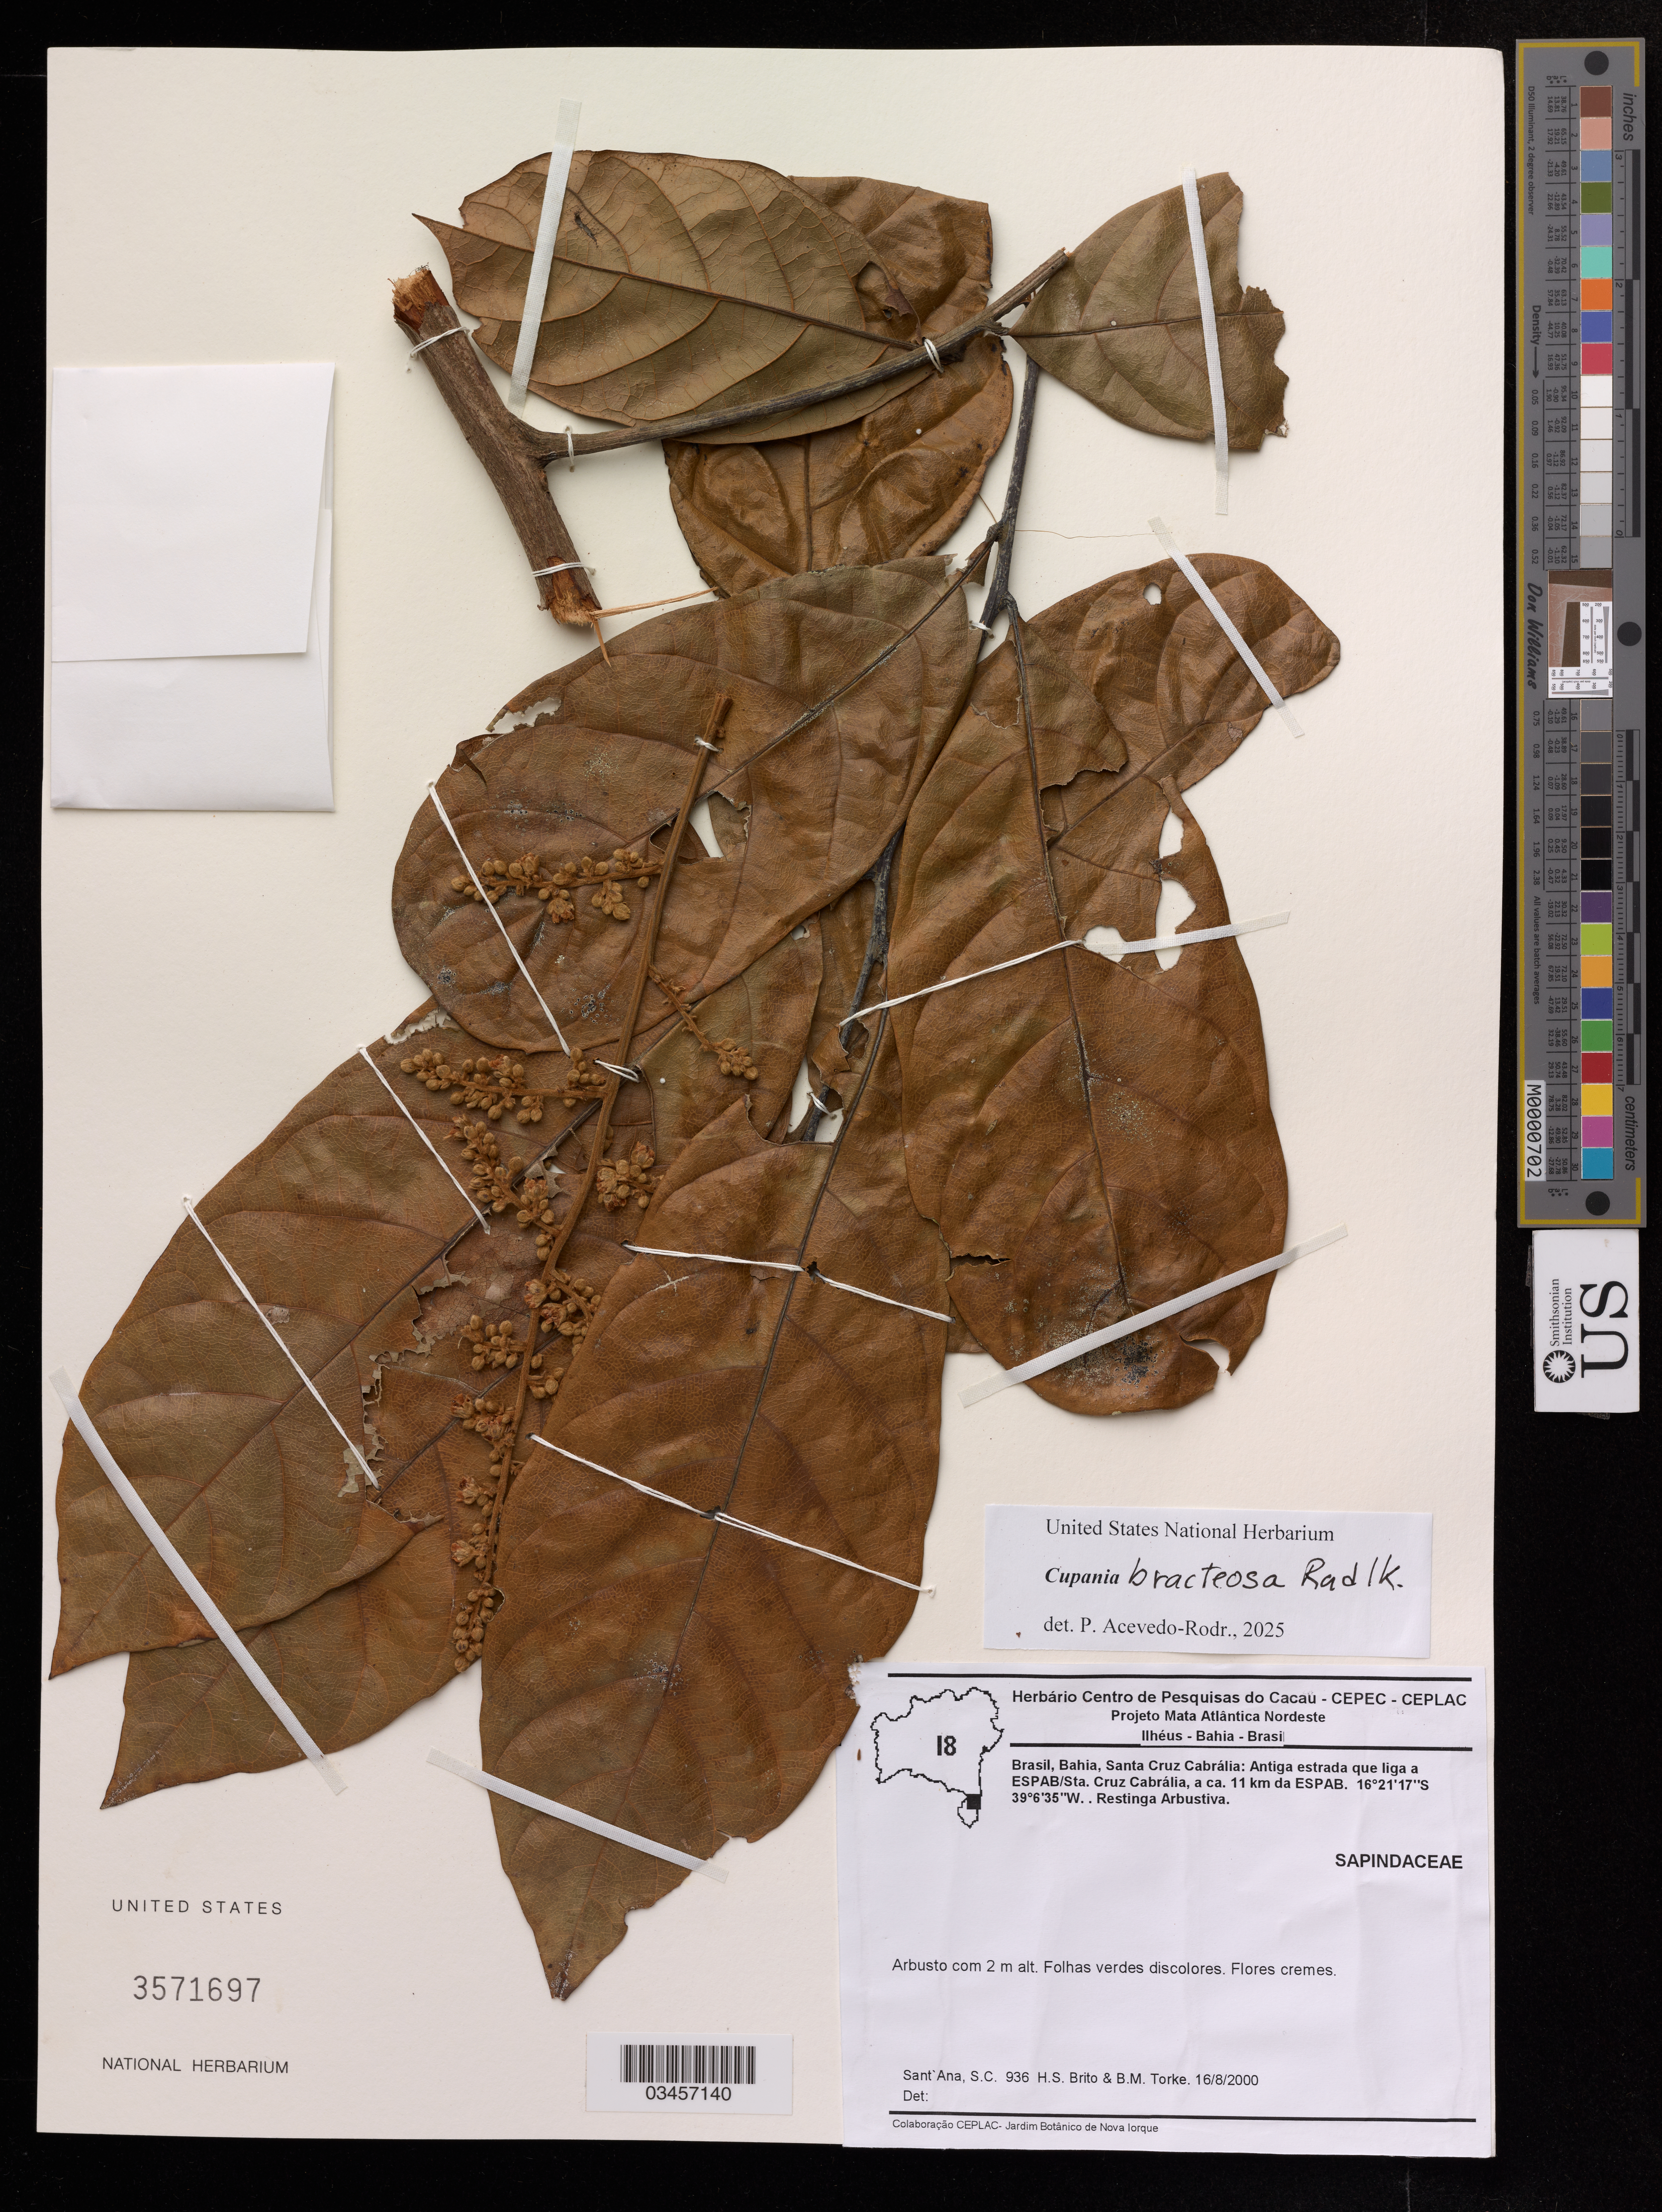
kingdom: Plantae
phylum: Tracheophyta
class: Magnoliopsida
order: Sapindales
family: Sapindaceae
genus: Cupania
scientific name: Cupania bracteosa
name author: Radlk.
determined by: Acevedo-Rodriguez, P., (US), Smithsonian Institution - National Museum of Natural History (UNITED STATES)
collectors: S. C. Sant'Ana, H. Brito & B. M. Torke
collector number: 936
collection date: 2000-08-16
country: Brazil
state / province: Bahia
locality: Santa Cruz Cabrália: Antiga estrada que liga ESPAB/sta. Cruz Cabrália, a ca. 11 km da ESPAB.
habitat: Restinga arbustiva.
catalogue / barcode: US 3571697